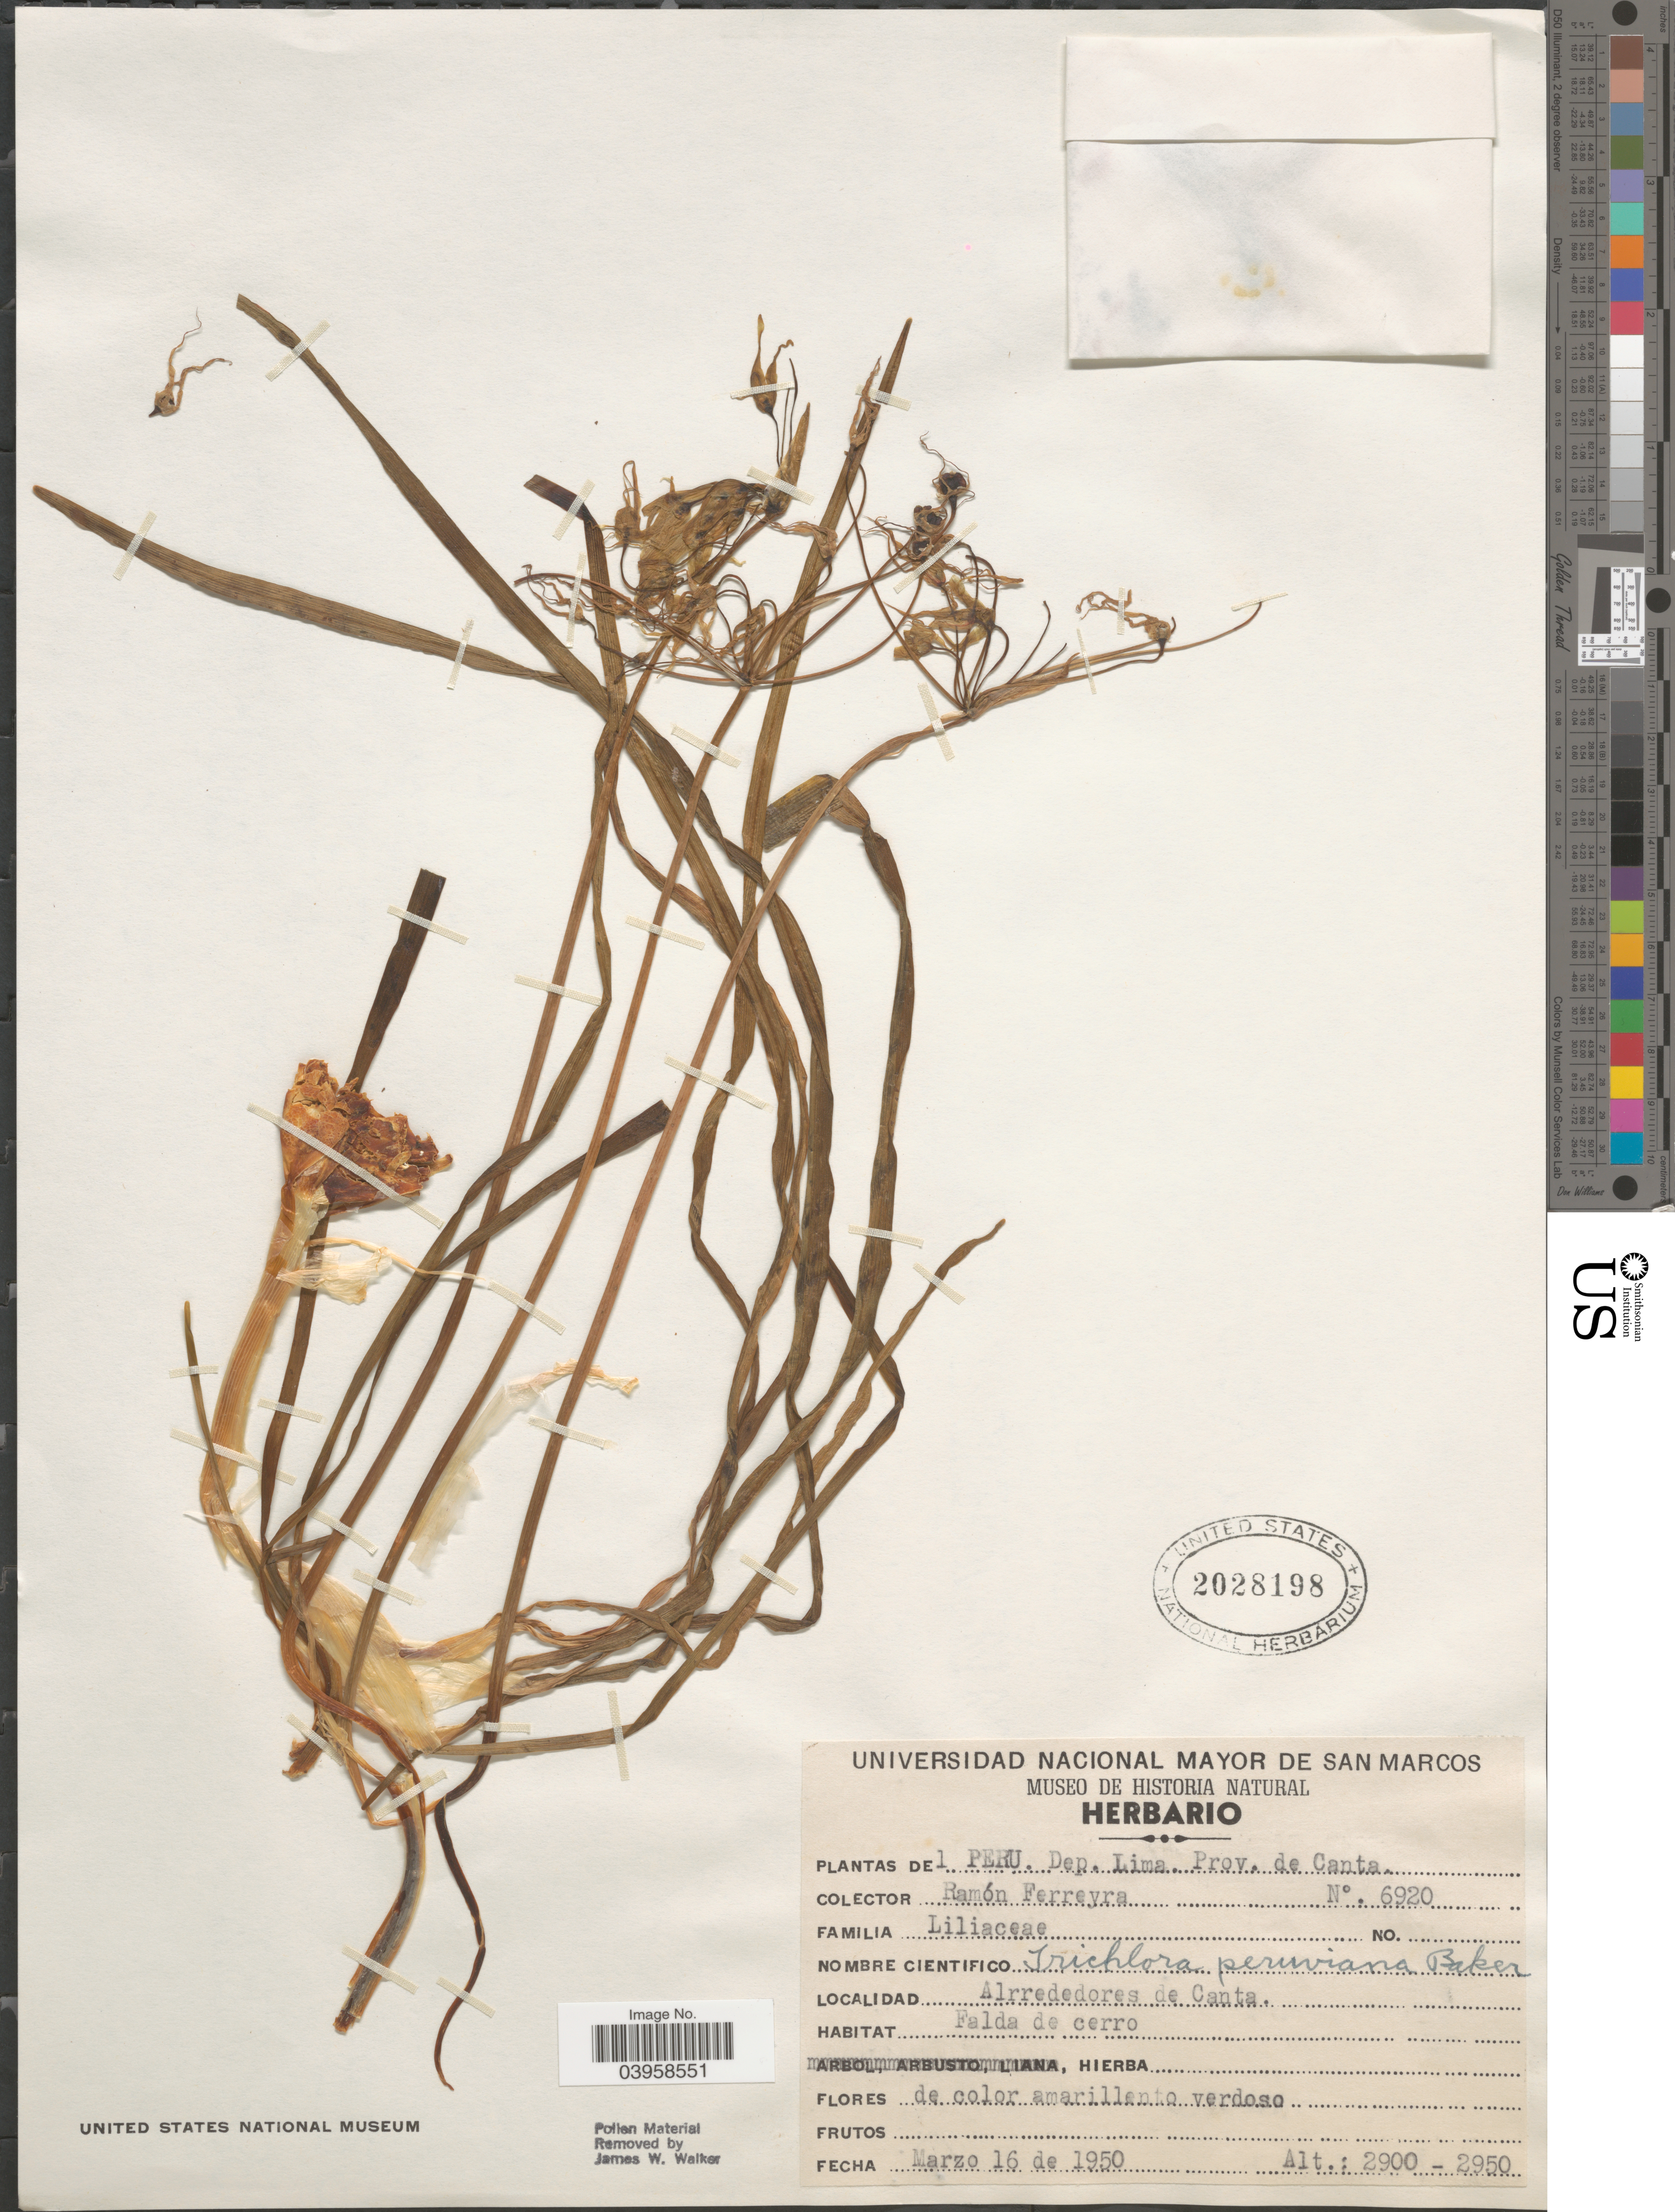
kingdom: Plantae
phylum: Tracheophyta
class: Liliopsida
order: Asparagales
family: Amaryllidaceae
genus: Trichlora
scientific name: Trichlora peruviana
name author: Baker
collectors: R. A. Ferreyra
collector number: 6920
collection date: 1950-03-16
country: Peru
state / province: Lima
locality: Dep. Lima. Prov. de Canta. Alrrededores de Canta.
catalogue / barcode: US 2028198